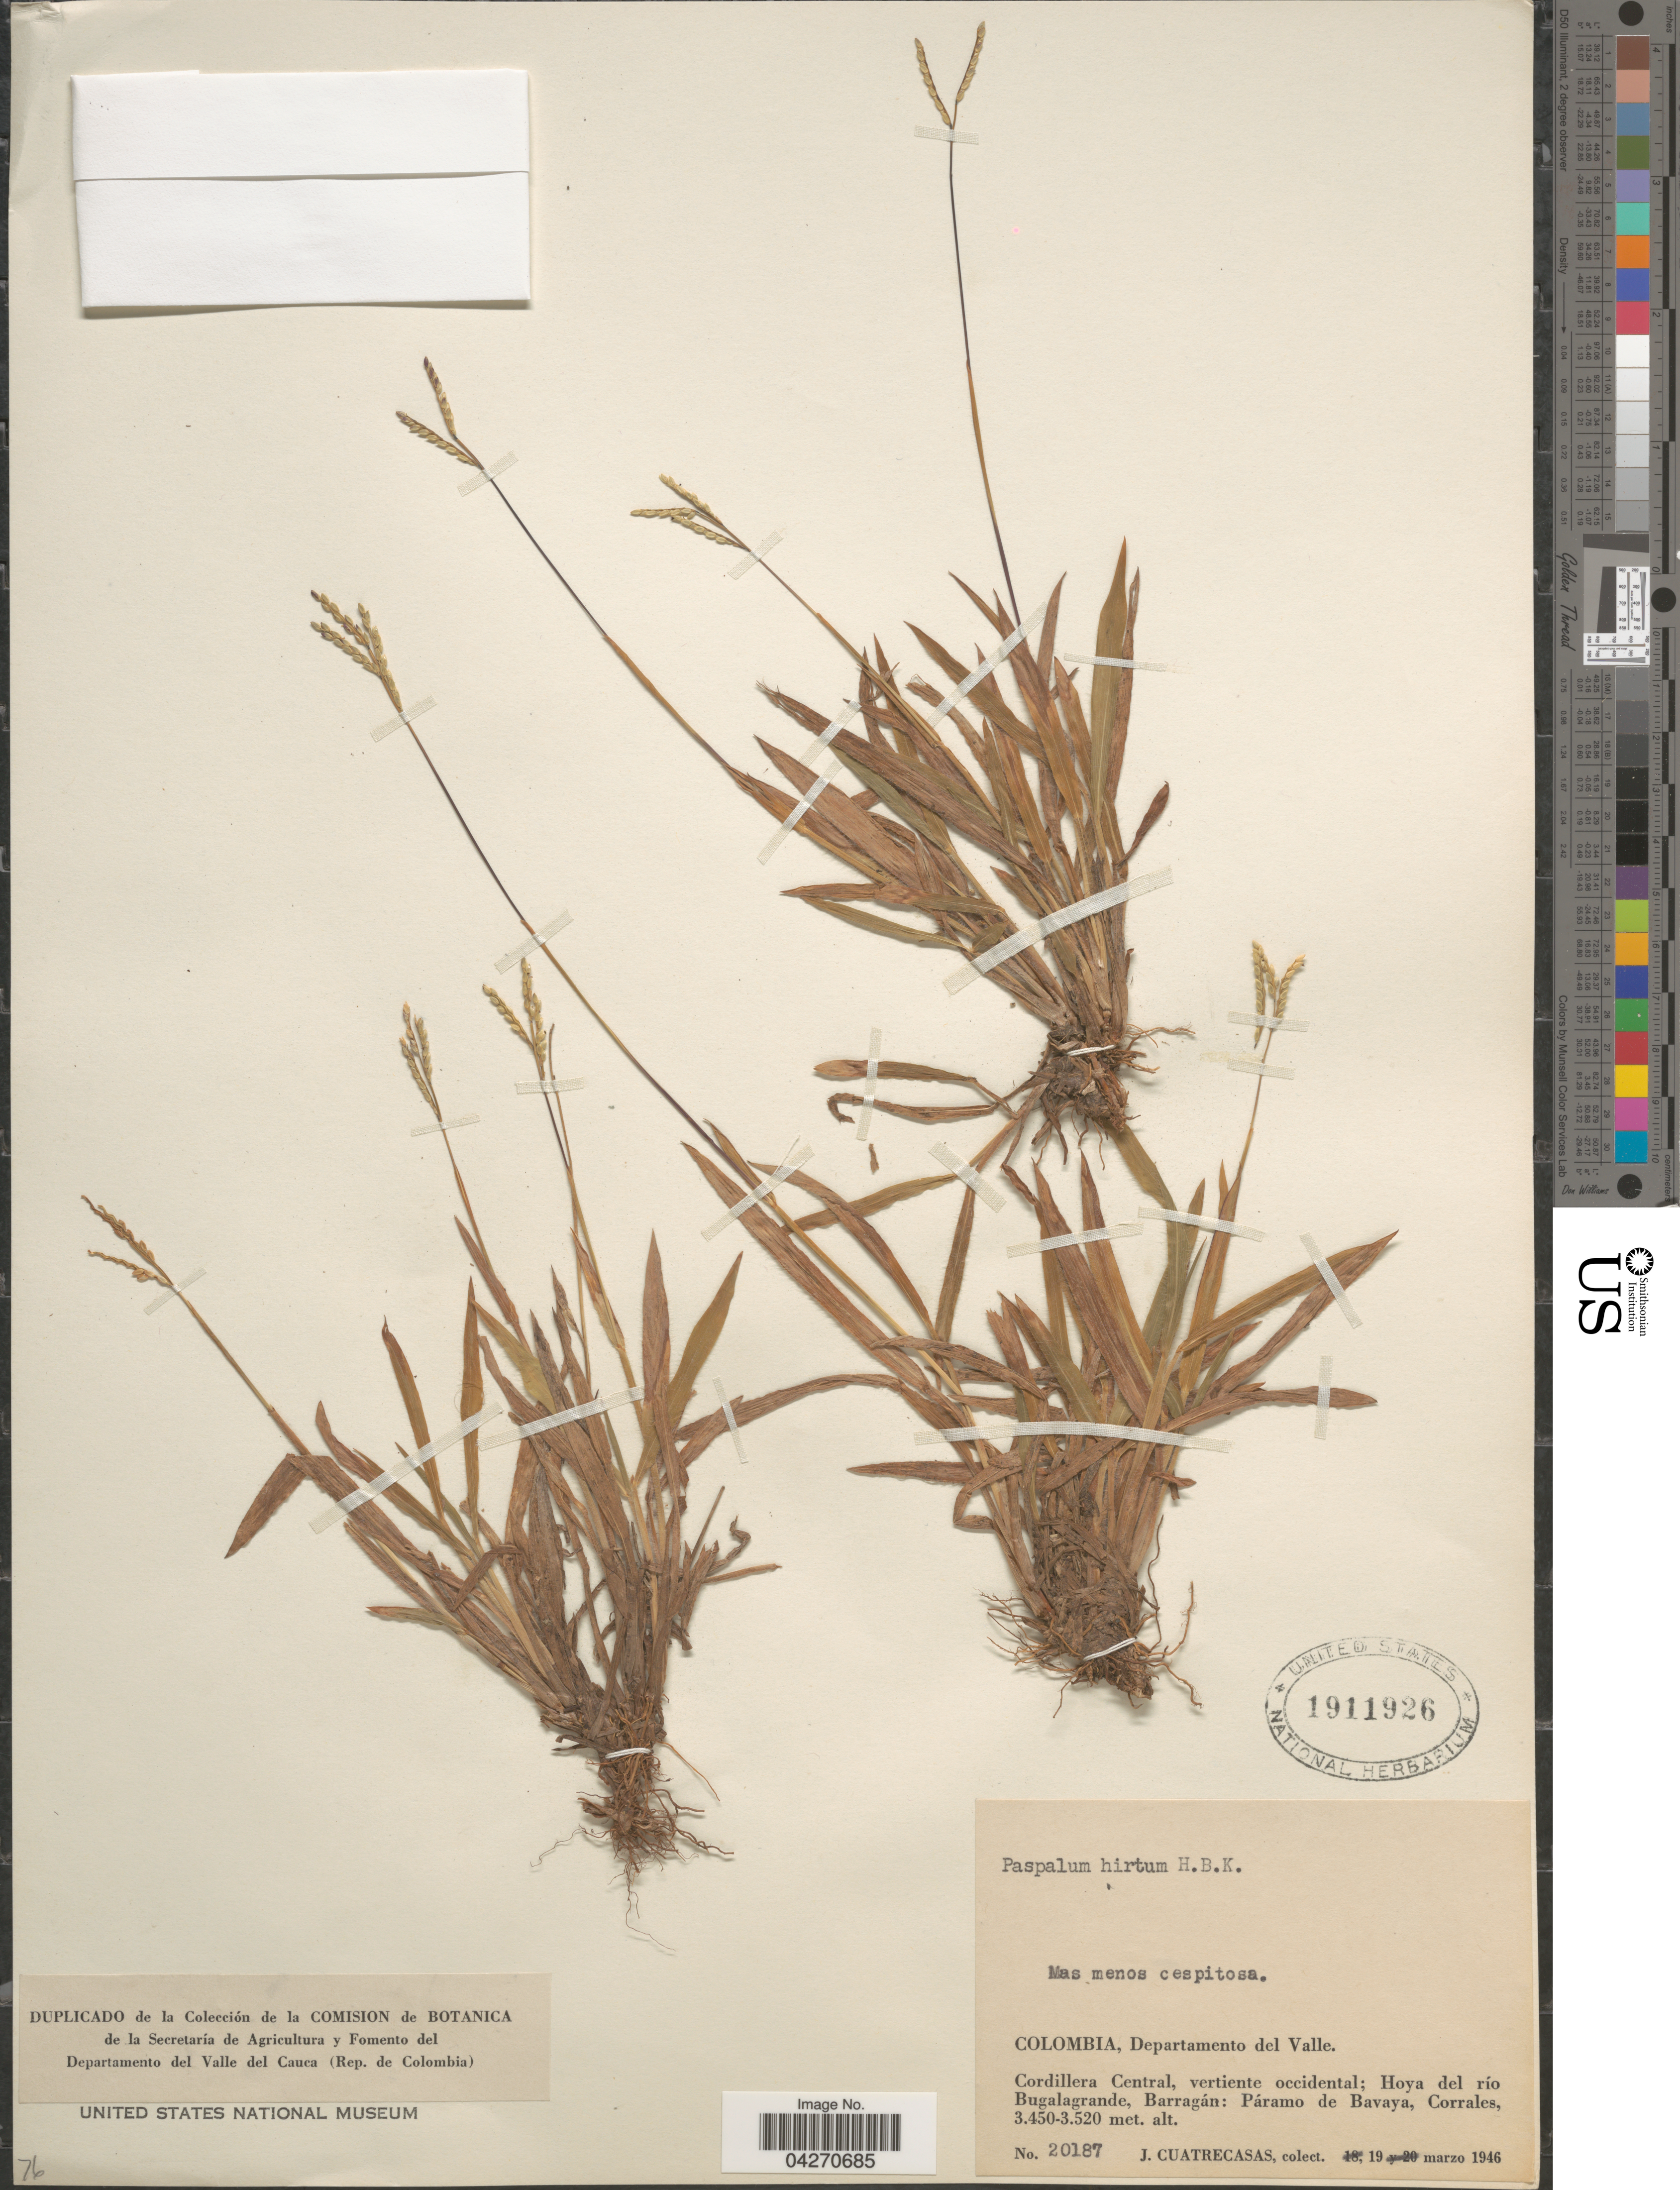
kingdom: Plantae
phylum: Tracheophyta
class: Liliopsida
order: Poales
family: Poaceae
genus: Paspalum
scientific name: Paspalum hirtum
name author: Kunth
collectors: J. Cuatrecasas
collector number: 20187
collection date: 1946-03-19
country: Colombia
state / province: Valle del Cauca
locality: Departamento del Valle. Cordillera Central, vertiente occidental; Hoya del río Bugalagrande, Barragán: Páramo de Bavaya, Corrales.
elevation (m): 3450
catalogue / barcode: US 1911926